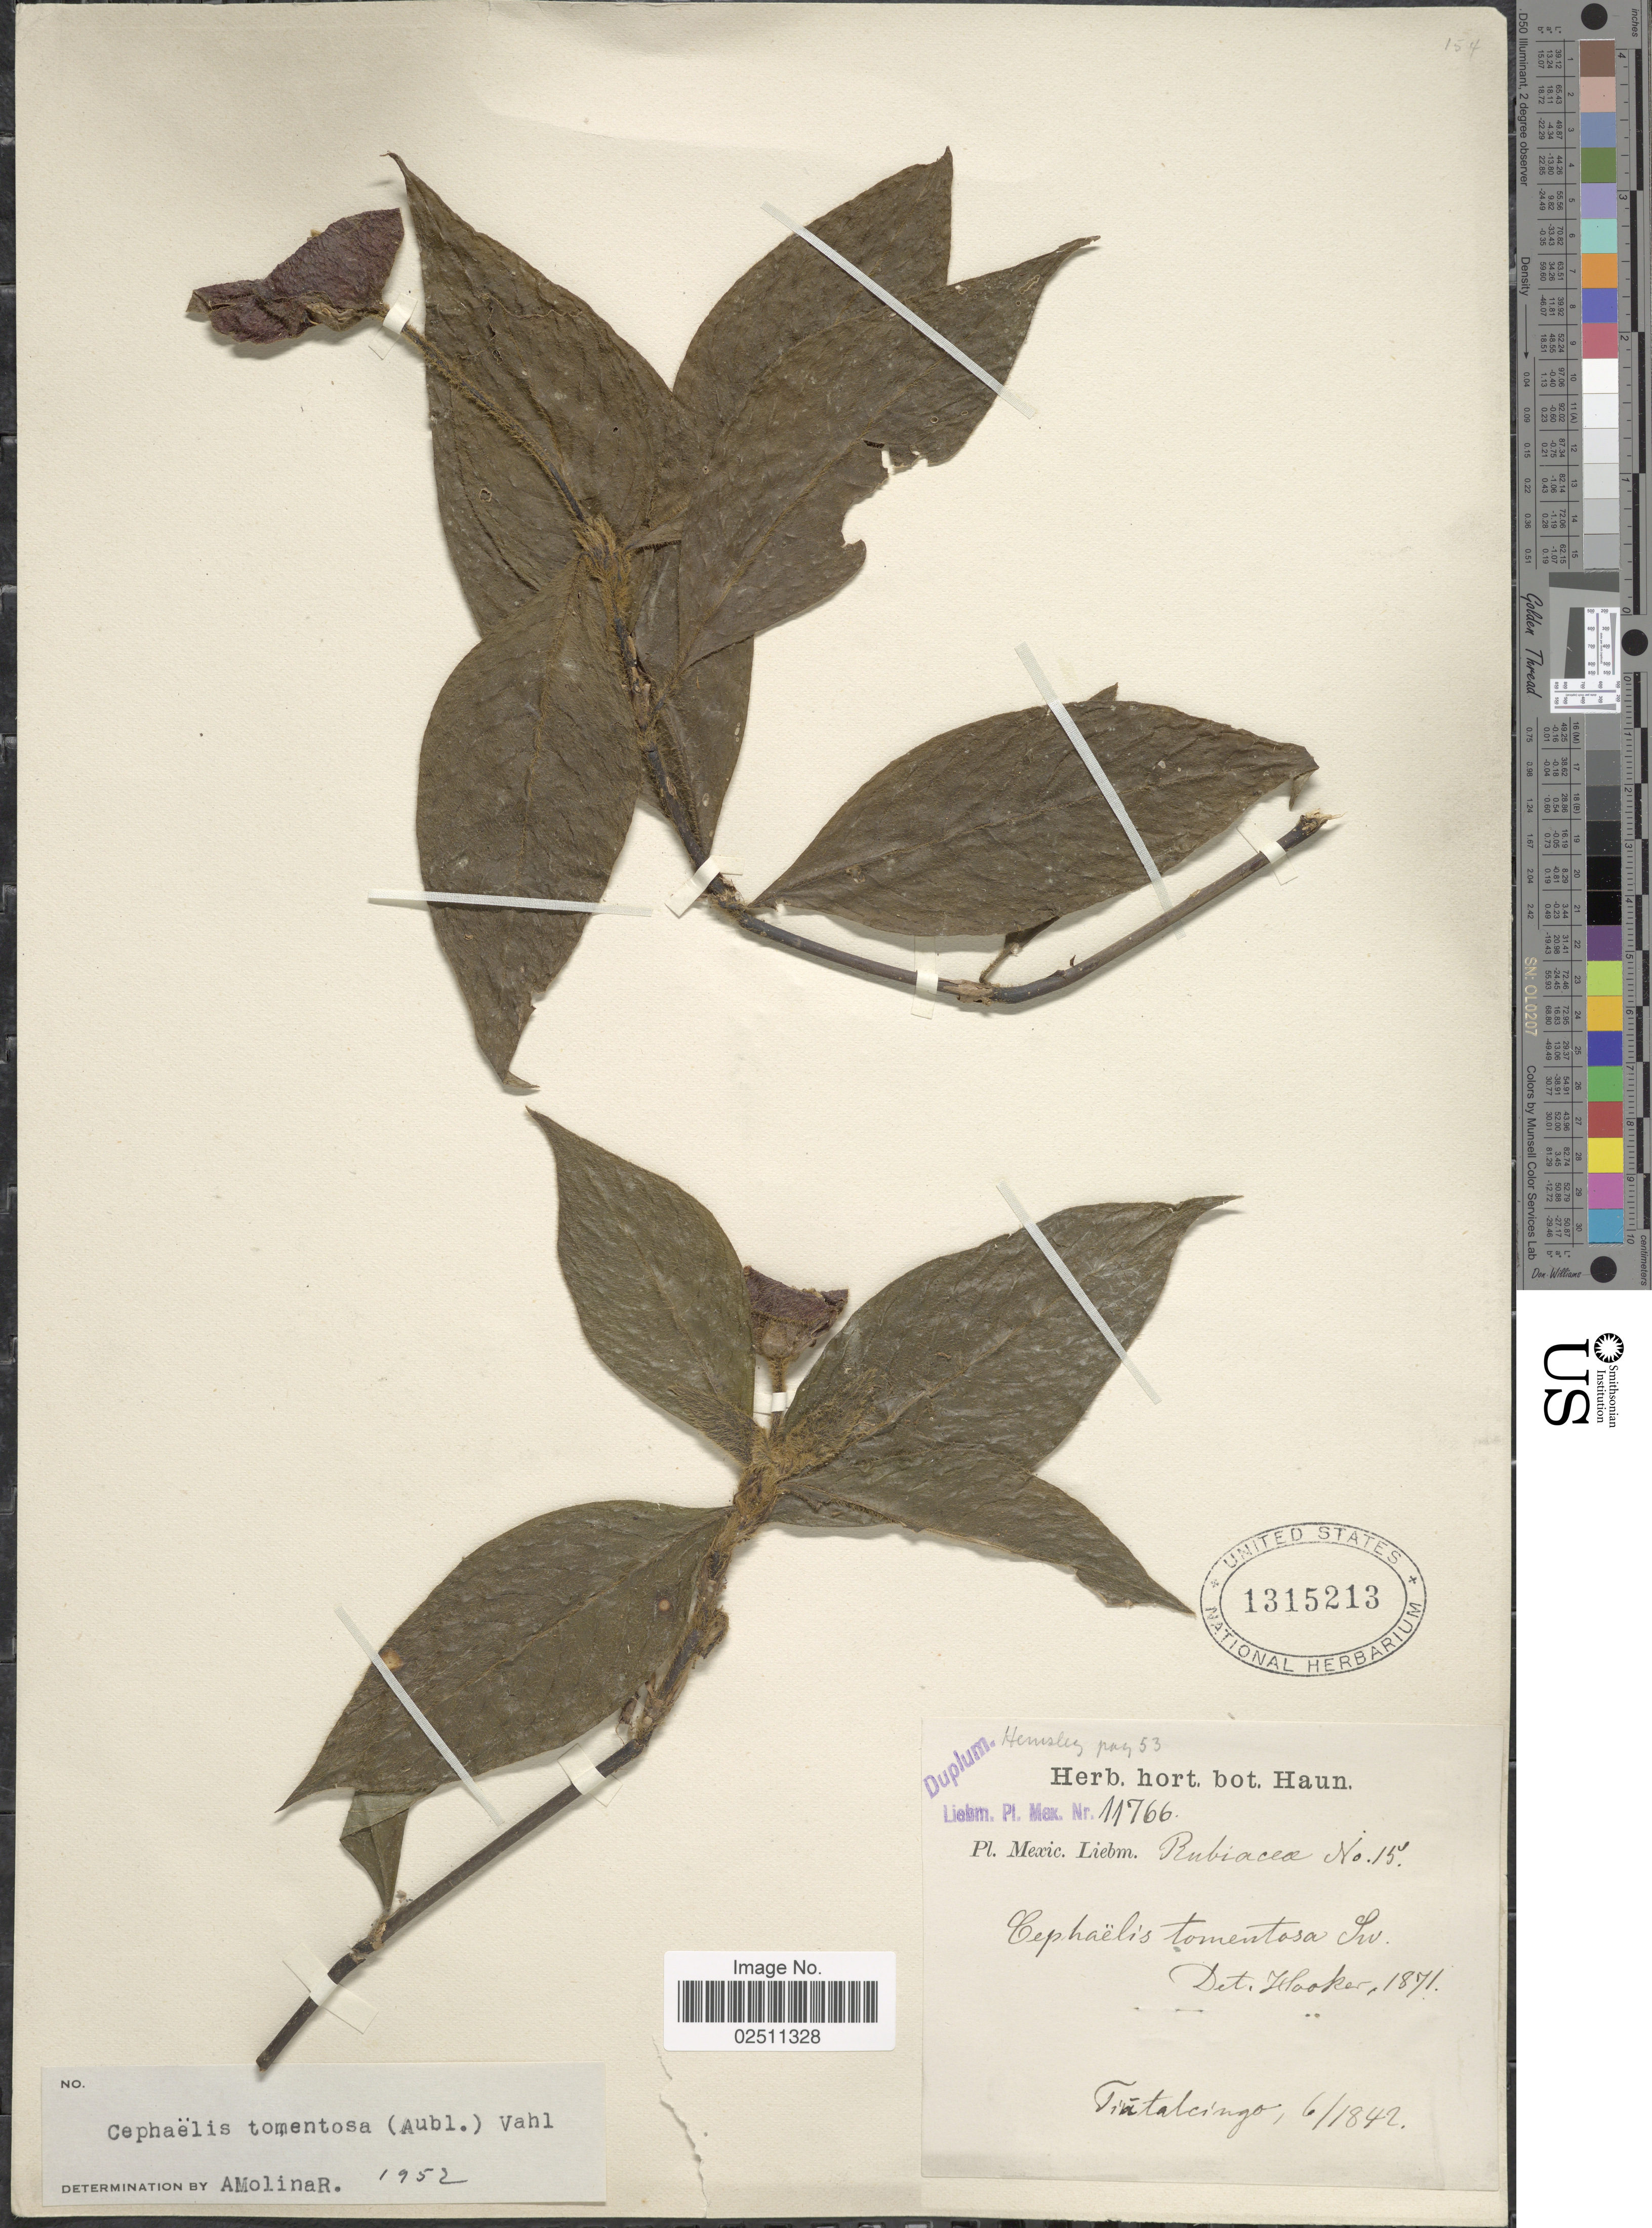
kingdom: Plantae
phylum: Tracheophyta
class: Magnoliopsida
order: Gentianales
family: Rubiaceae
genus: Psychotria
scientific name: Psychotria poeppigiana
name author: Müll. Arg.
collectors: Liebmann, --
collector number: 11766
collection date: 1842-06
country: Mexico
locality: Tiatalcingo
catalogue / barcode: US 1315213